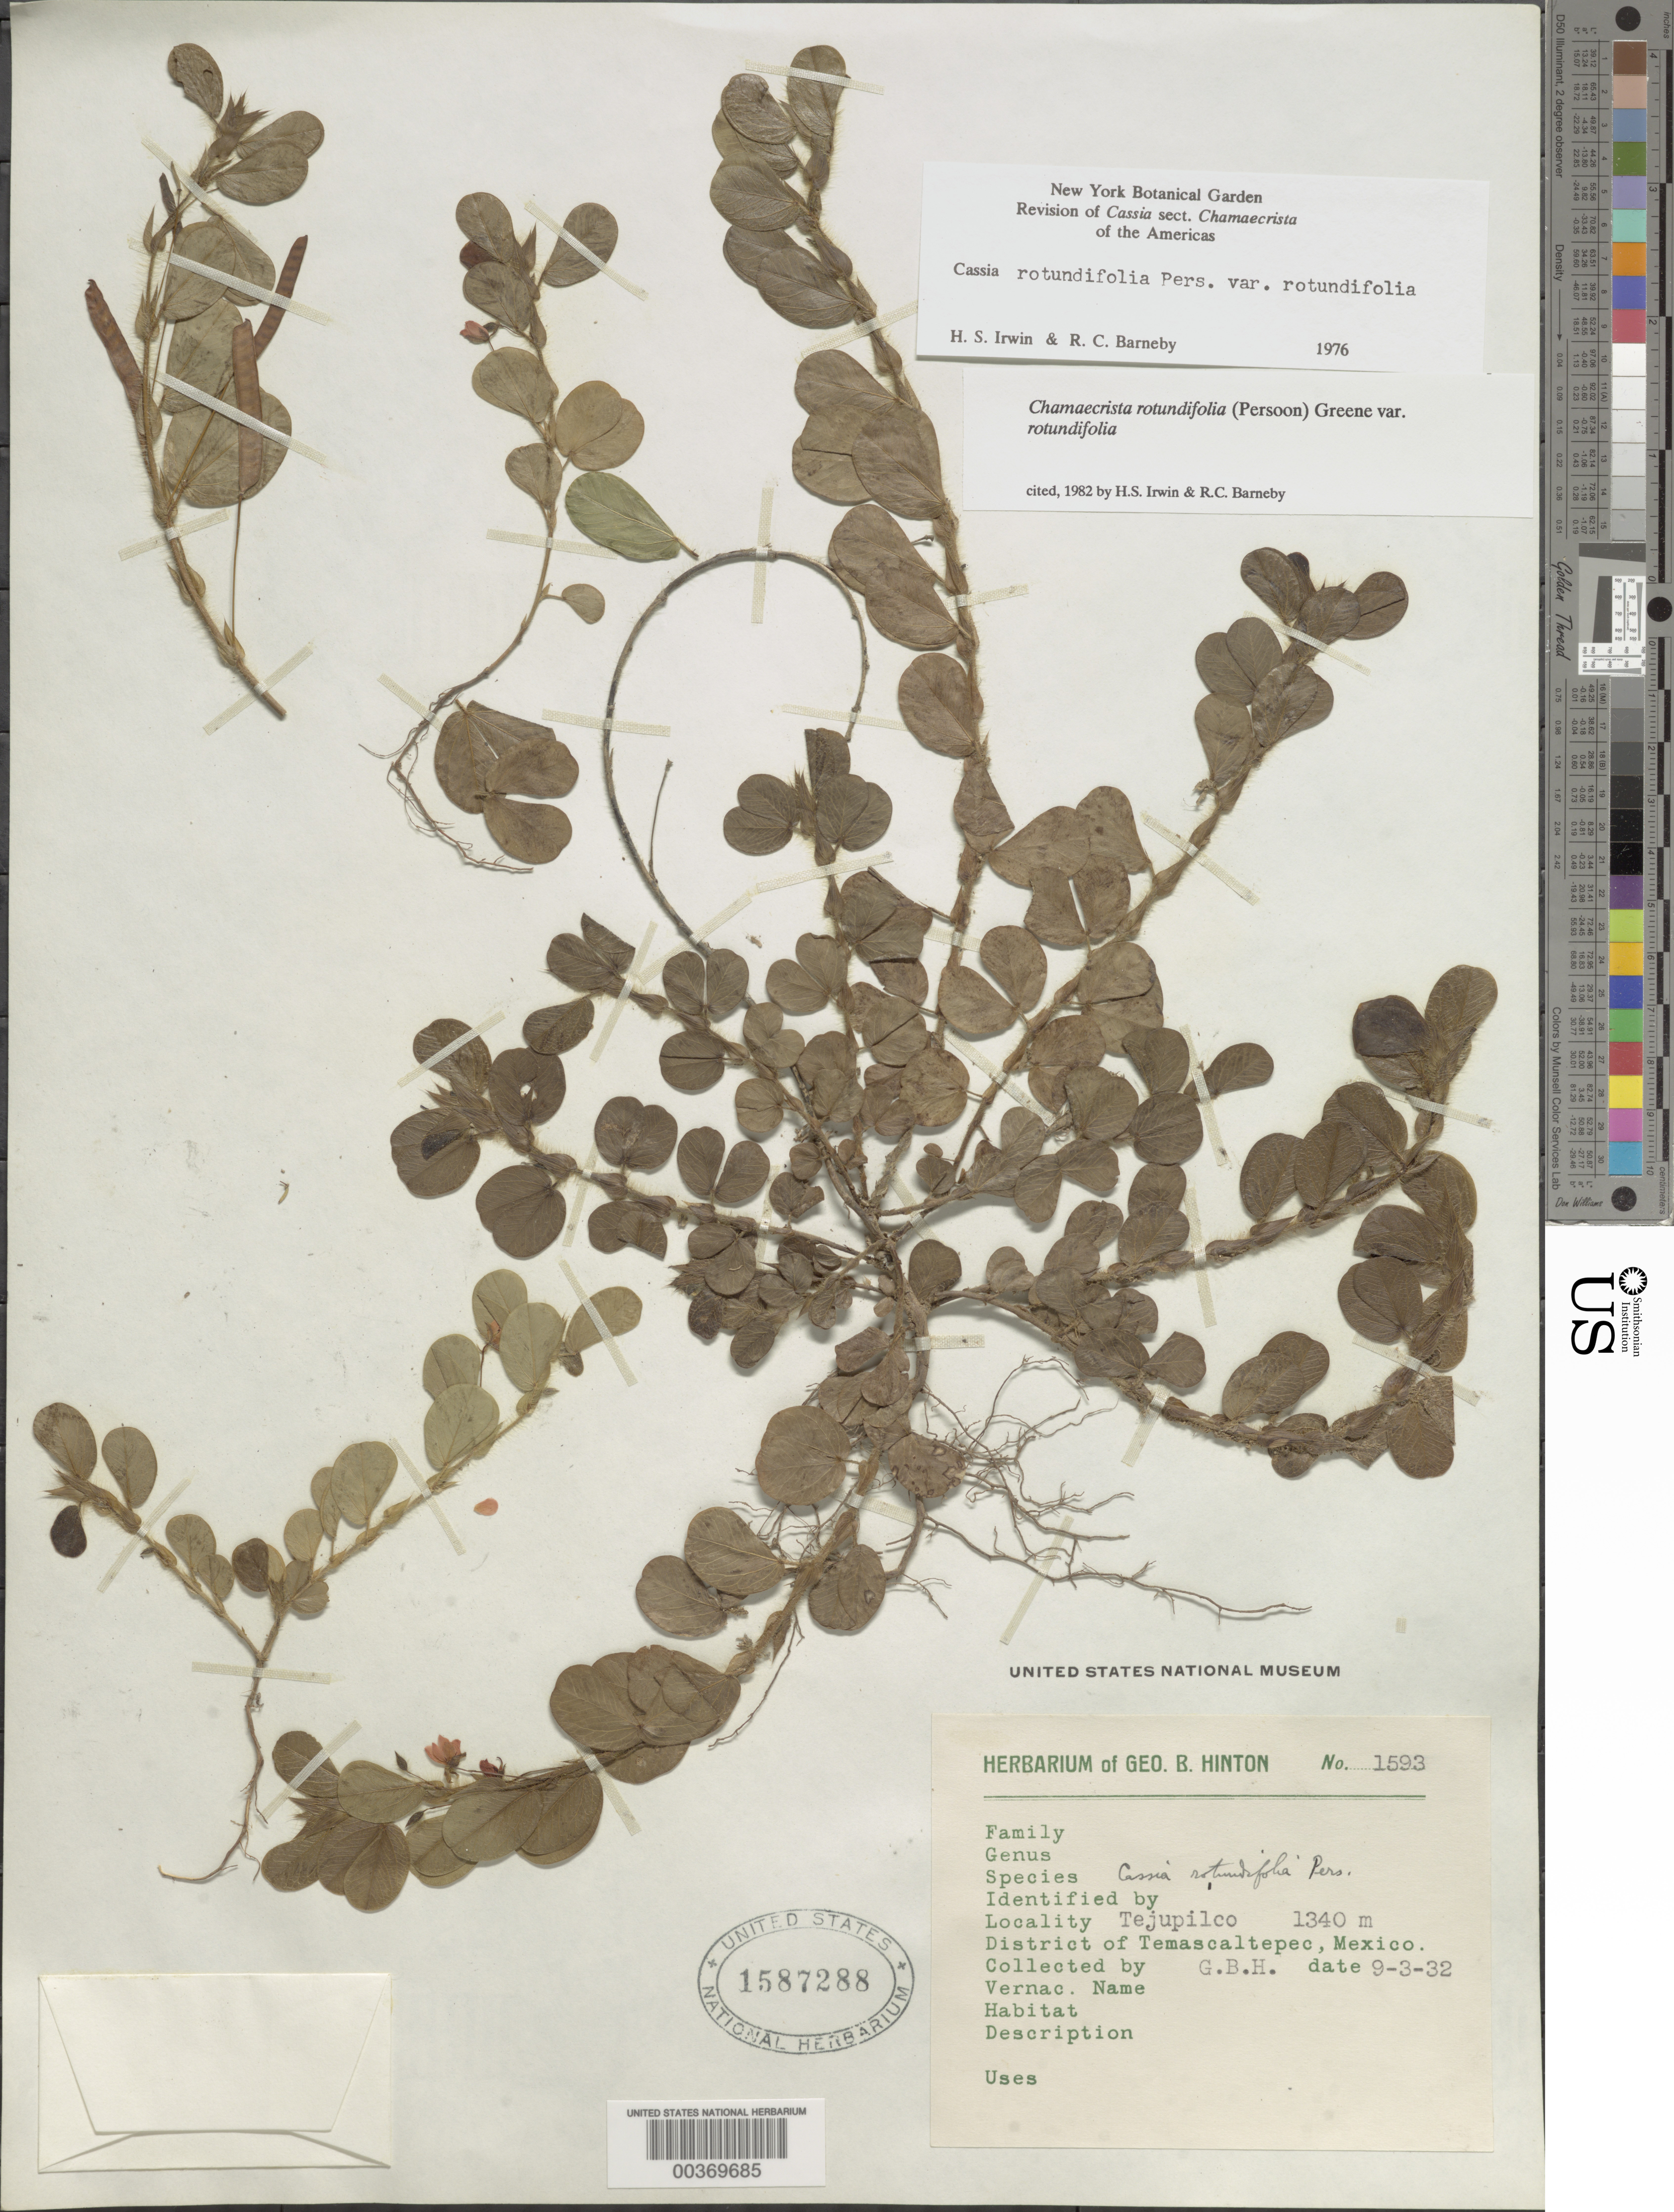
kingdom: Plantae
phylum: Tracheophyta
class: Magnoliopsida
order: Fabales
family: Fabaceae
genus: Chamaecrista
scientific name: Chamaecrista rotundifolia var. rotundifolia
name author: (Pers.) Greene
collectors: G. B. Hinton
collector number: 1593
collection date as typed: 03 Sep 1932 or 09 Mar 1932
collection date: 1932-03-09 or 1932-09-03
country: Mexico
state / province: México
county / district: Temascaltepec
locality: Tejupilco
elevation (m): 1340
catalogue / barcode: US 1587288